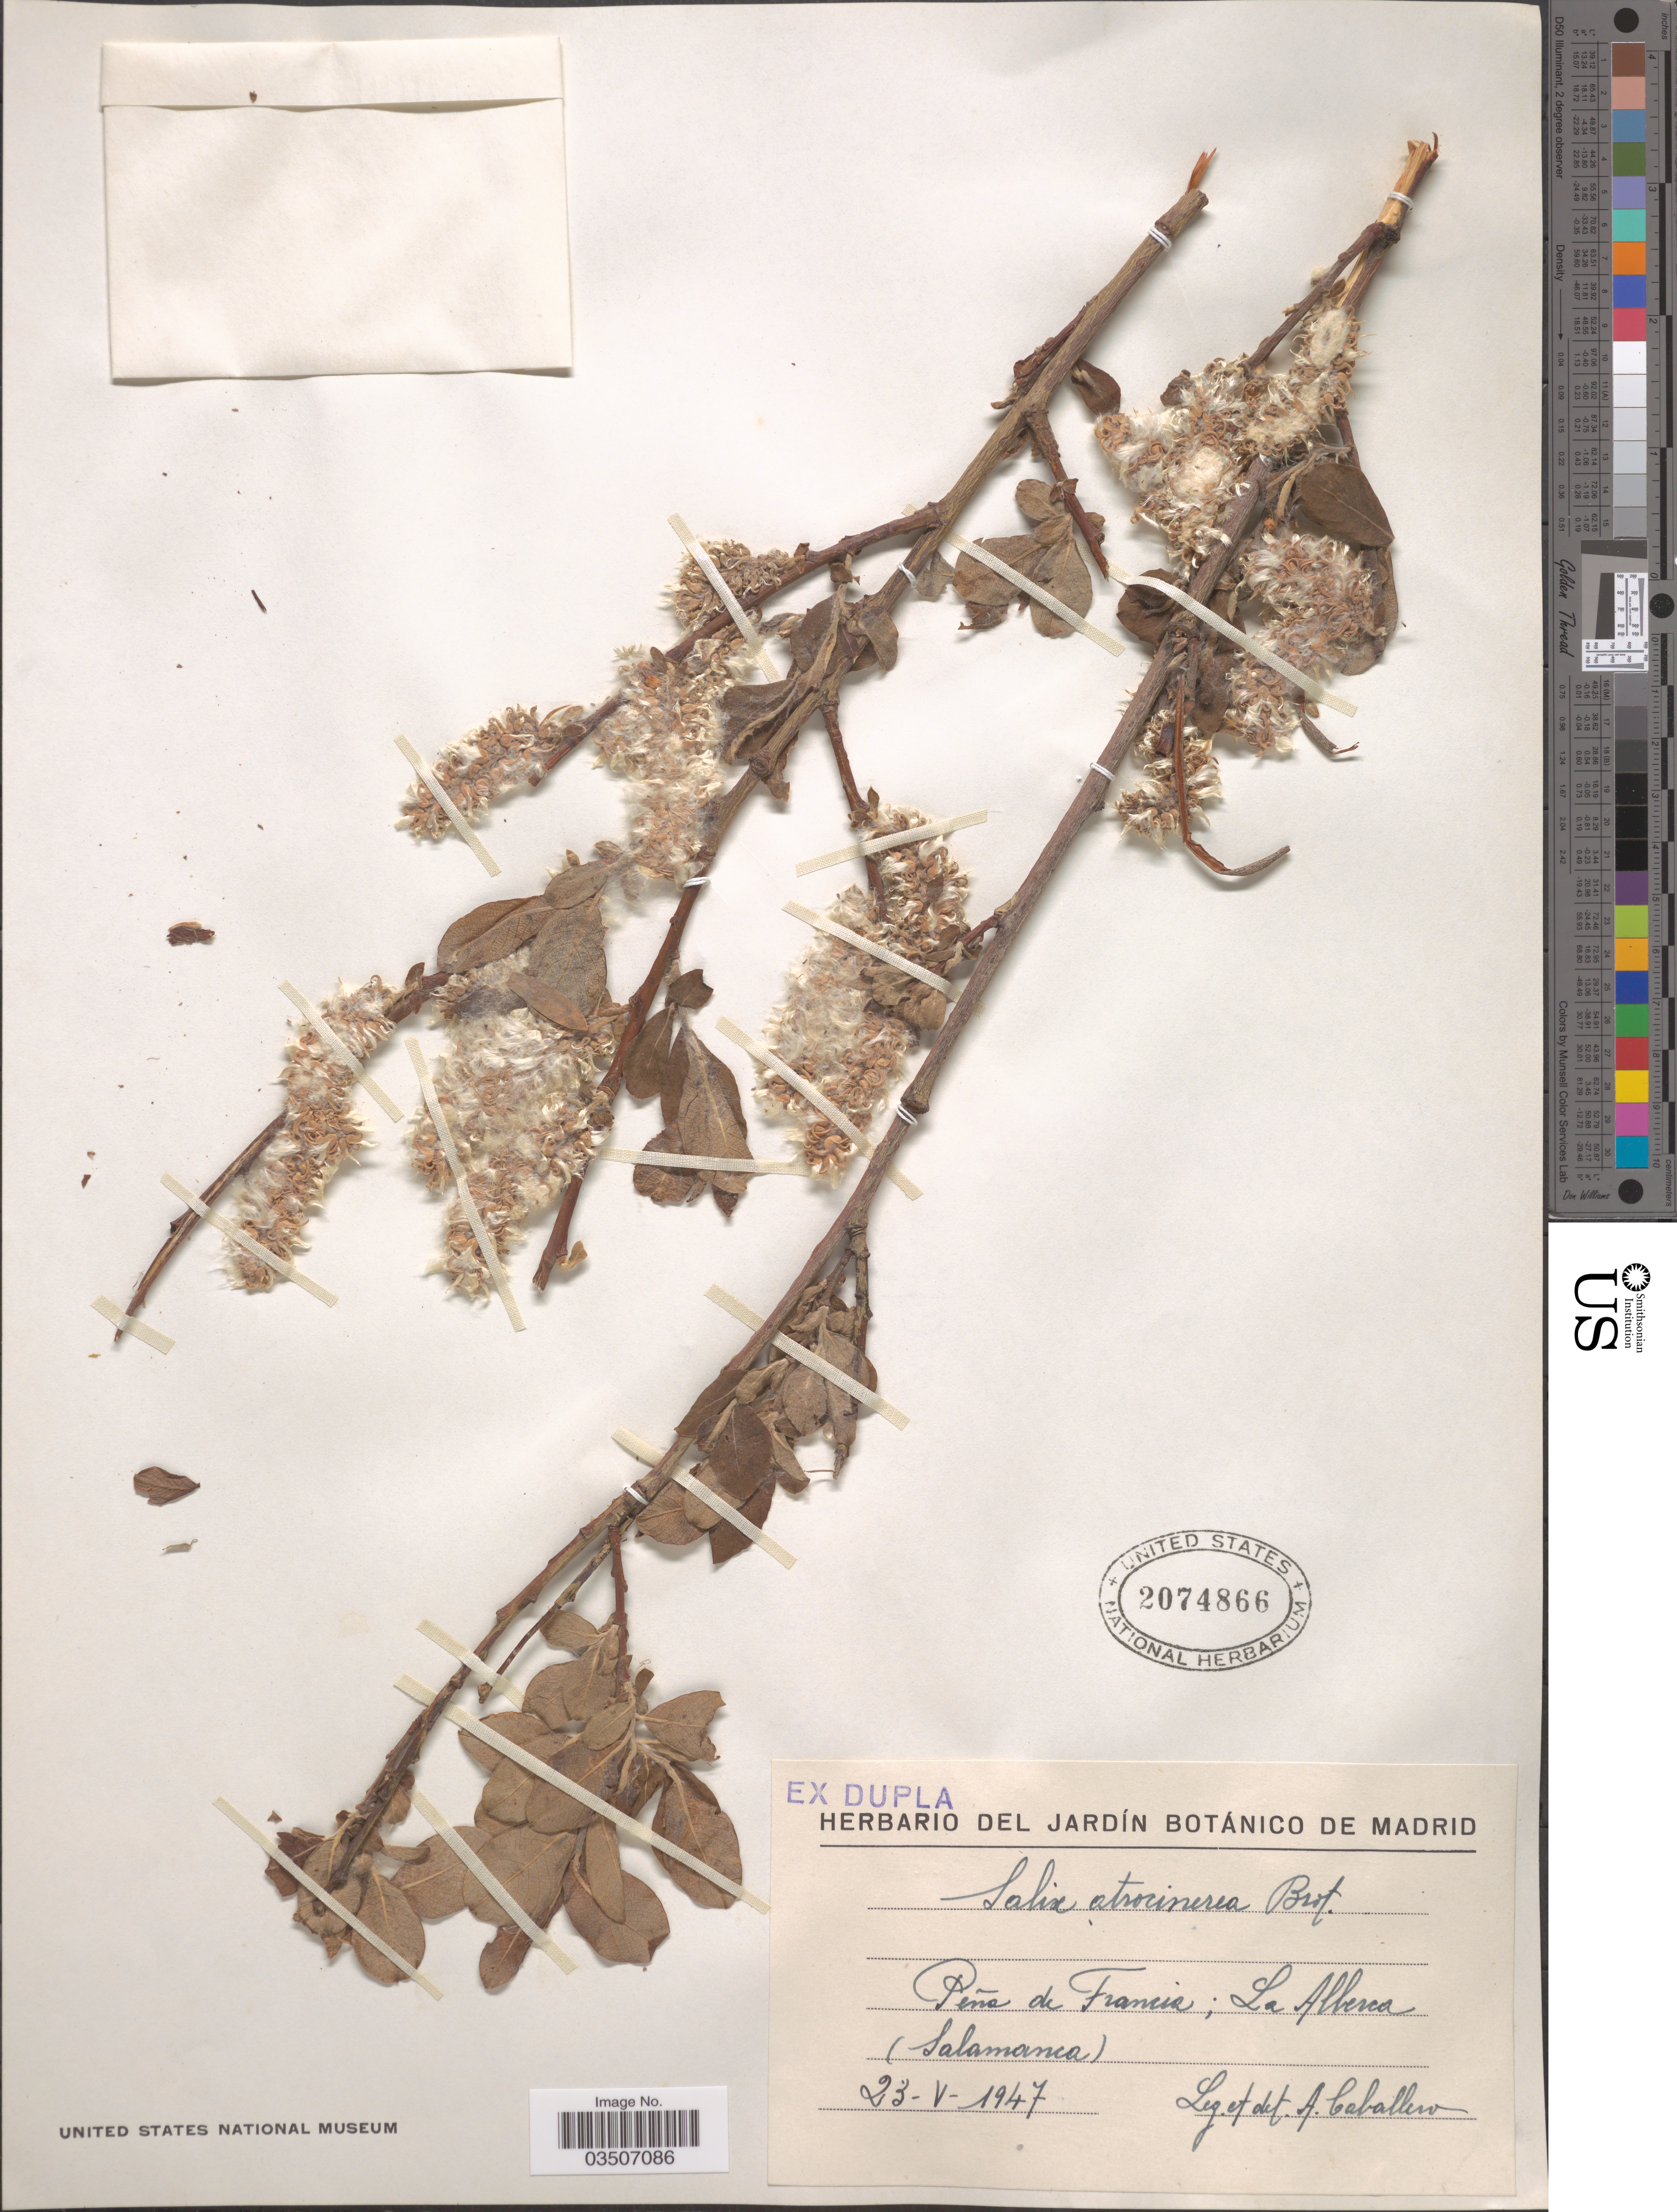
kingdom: Plantae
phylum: Tracheophyta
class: Magnoliopsida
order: Malpighiales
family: Salicaceae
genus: Salix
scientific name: Salix atrocinerea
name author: Brot.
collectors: A. Caballero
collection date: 1947-05-23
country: Spain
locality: Penã de Francis; La Alberca (Salamanca).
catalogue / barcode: US 2074866